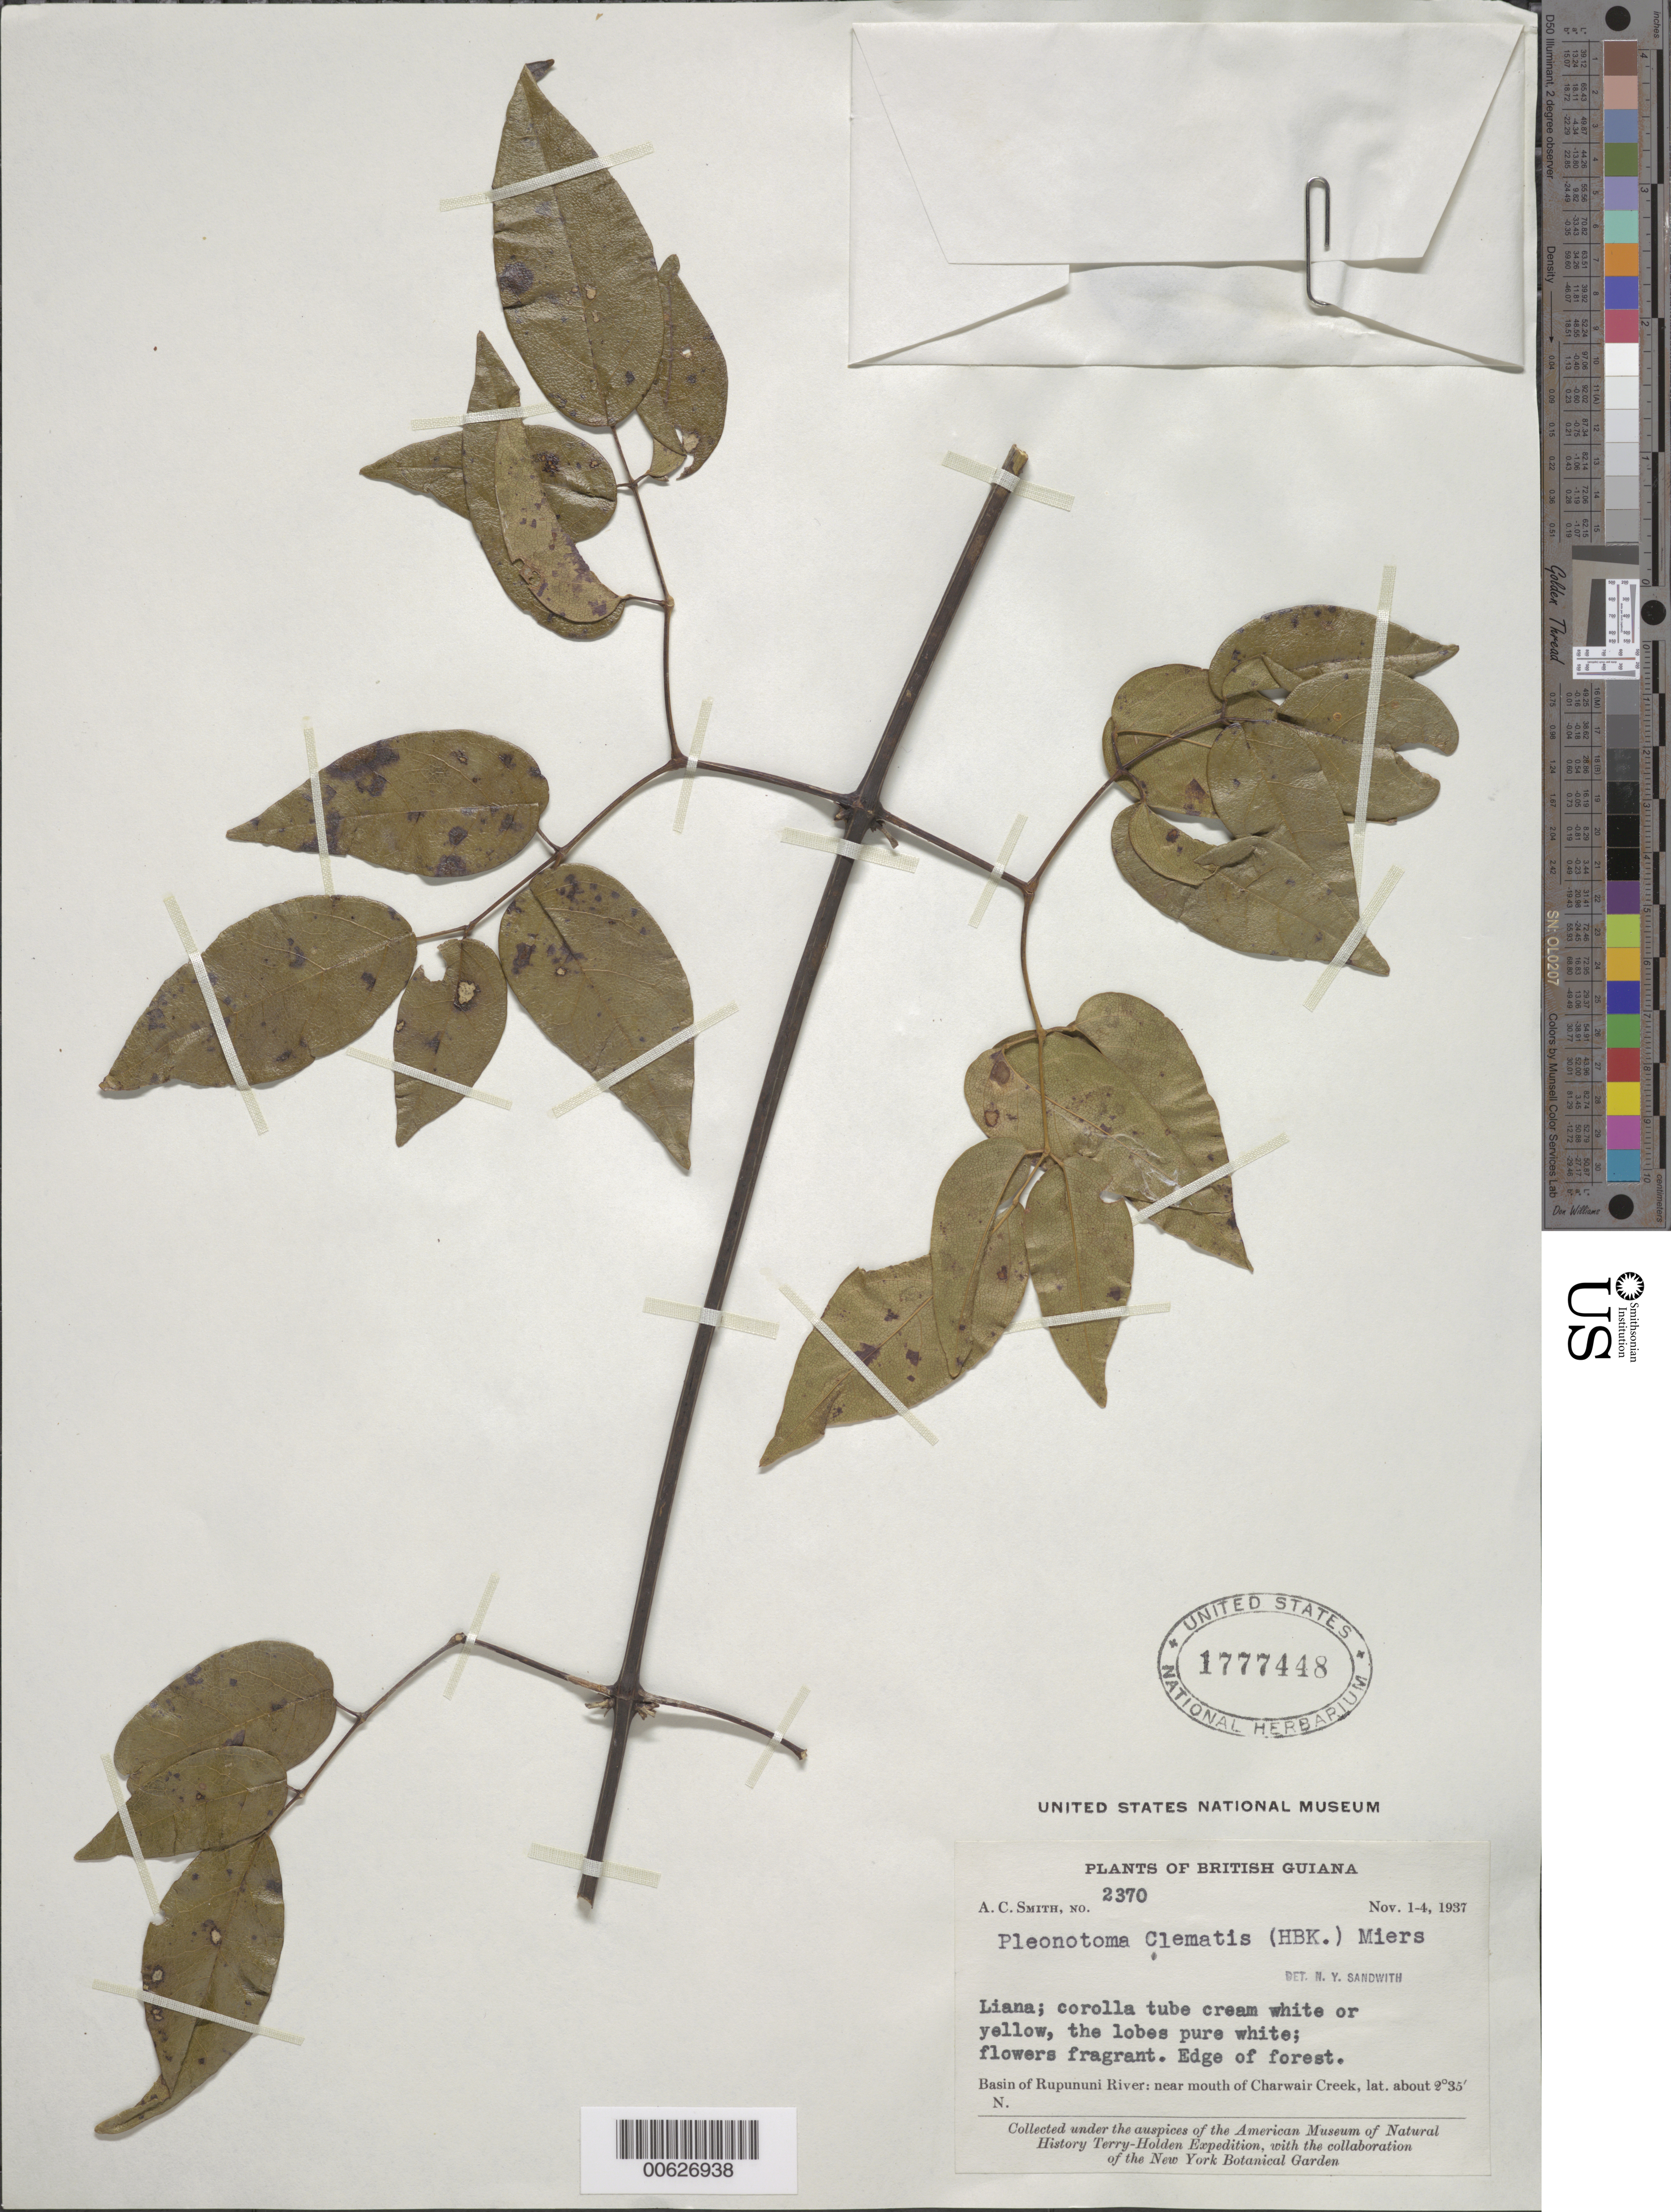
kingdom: Plantae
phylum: Tracheophyta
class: Magnoliopsida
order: Lamiales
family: Bignoniaceae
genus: Pleonotoma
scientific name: Pleonotoma clematis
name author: (Kunth) Miers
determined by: Sandwith, N. Y.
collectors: A. C. Smith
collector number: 2370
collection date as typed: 1-Nov-37 to 4-Nov-37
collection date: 1937-11-01/1937-11-04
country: Guyana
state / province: U. Takutu-U. Essequibo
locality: Charwair Creek, near mouth, Rupununi R. basin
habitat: Edge of forest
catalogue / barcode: US 1777448